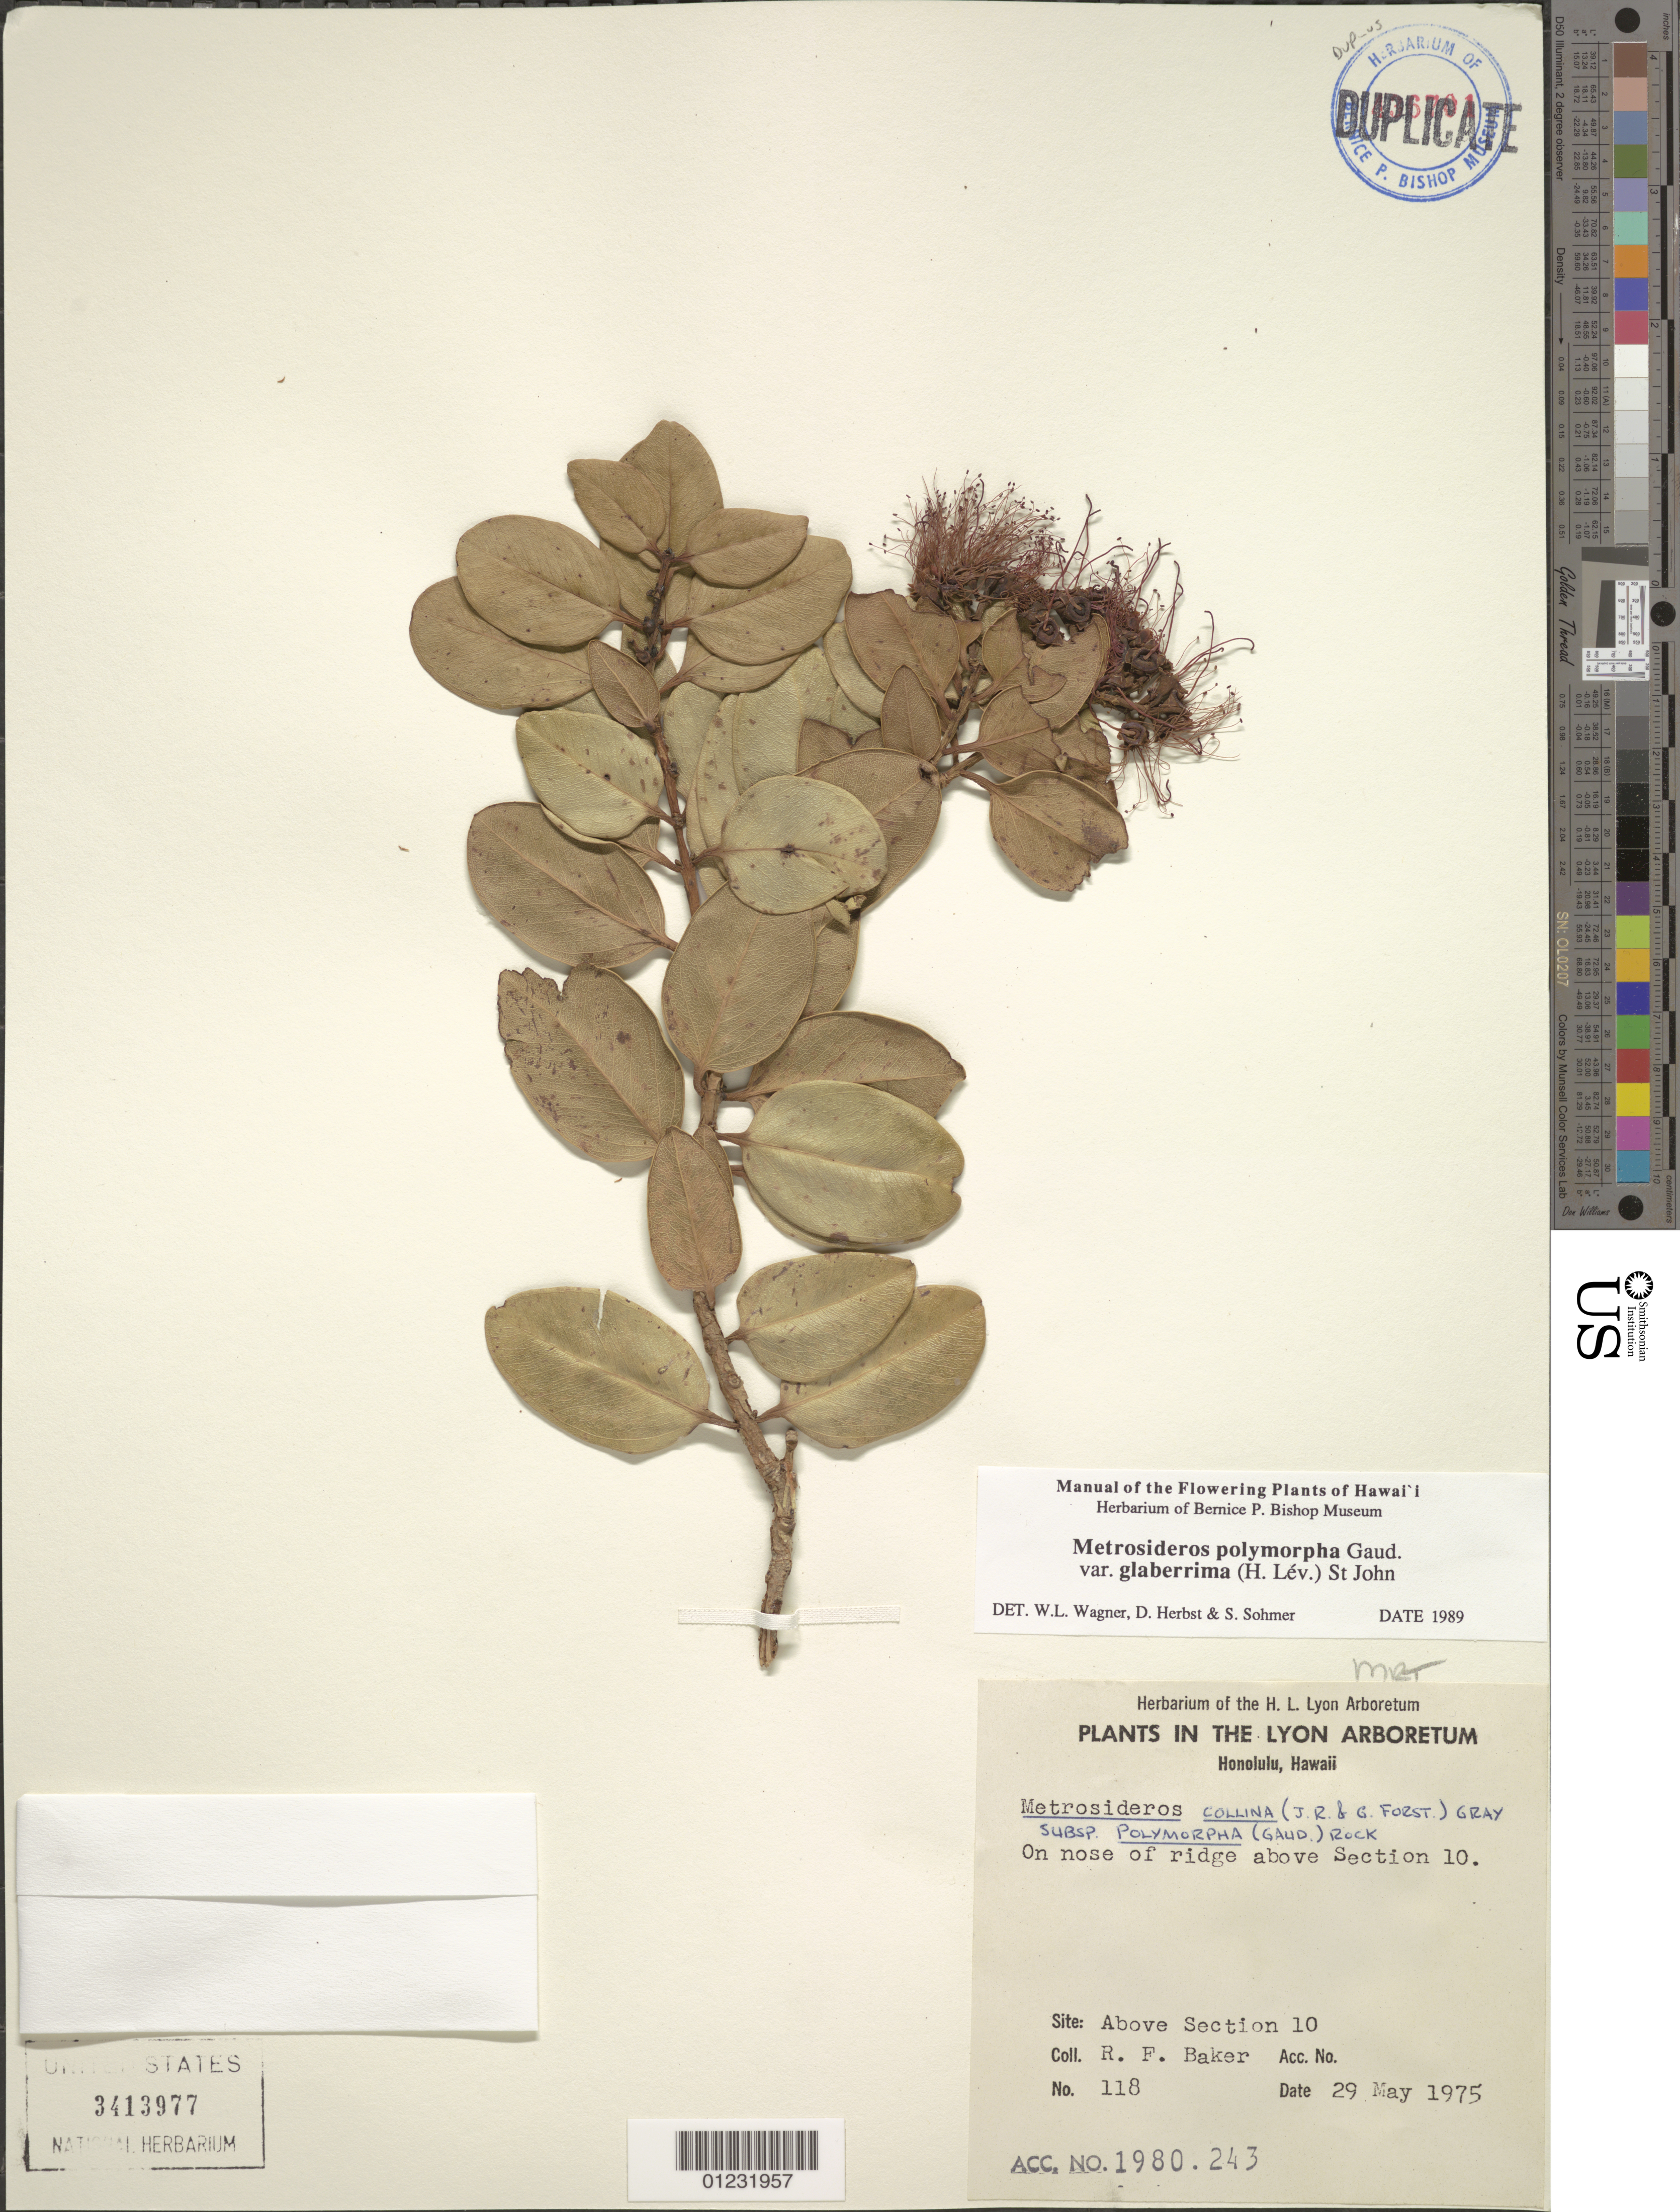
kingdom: Plantae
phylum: Tracheophyta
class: Magnoliopsida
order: Myrtales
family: Myrtaceae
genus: Metrosideros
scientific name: Metrosideros polymorpha var. glaberrima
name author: (H. Lév.) H. St. John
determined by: Wagner, W. L.; Herbst, D. R.; Sohmer, S. H.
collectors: R. F. Baker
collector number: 118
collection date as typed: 29 May 1975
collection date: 1975-05-29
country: United States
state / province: Hawaii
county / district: Honolulu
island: Oahu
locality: On nose of ridge above section 10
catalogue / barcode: US 3413977